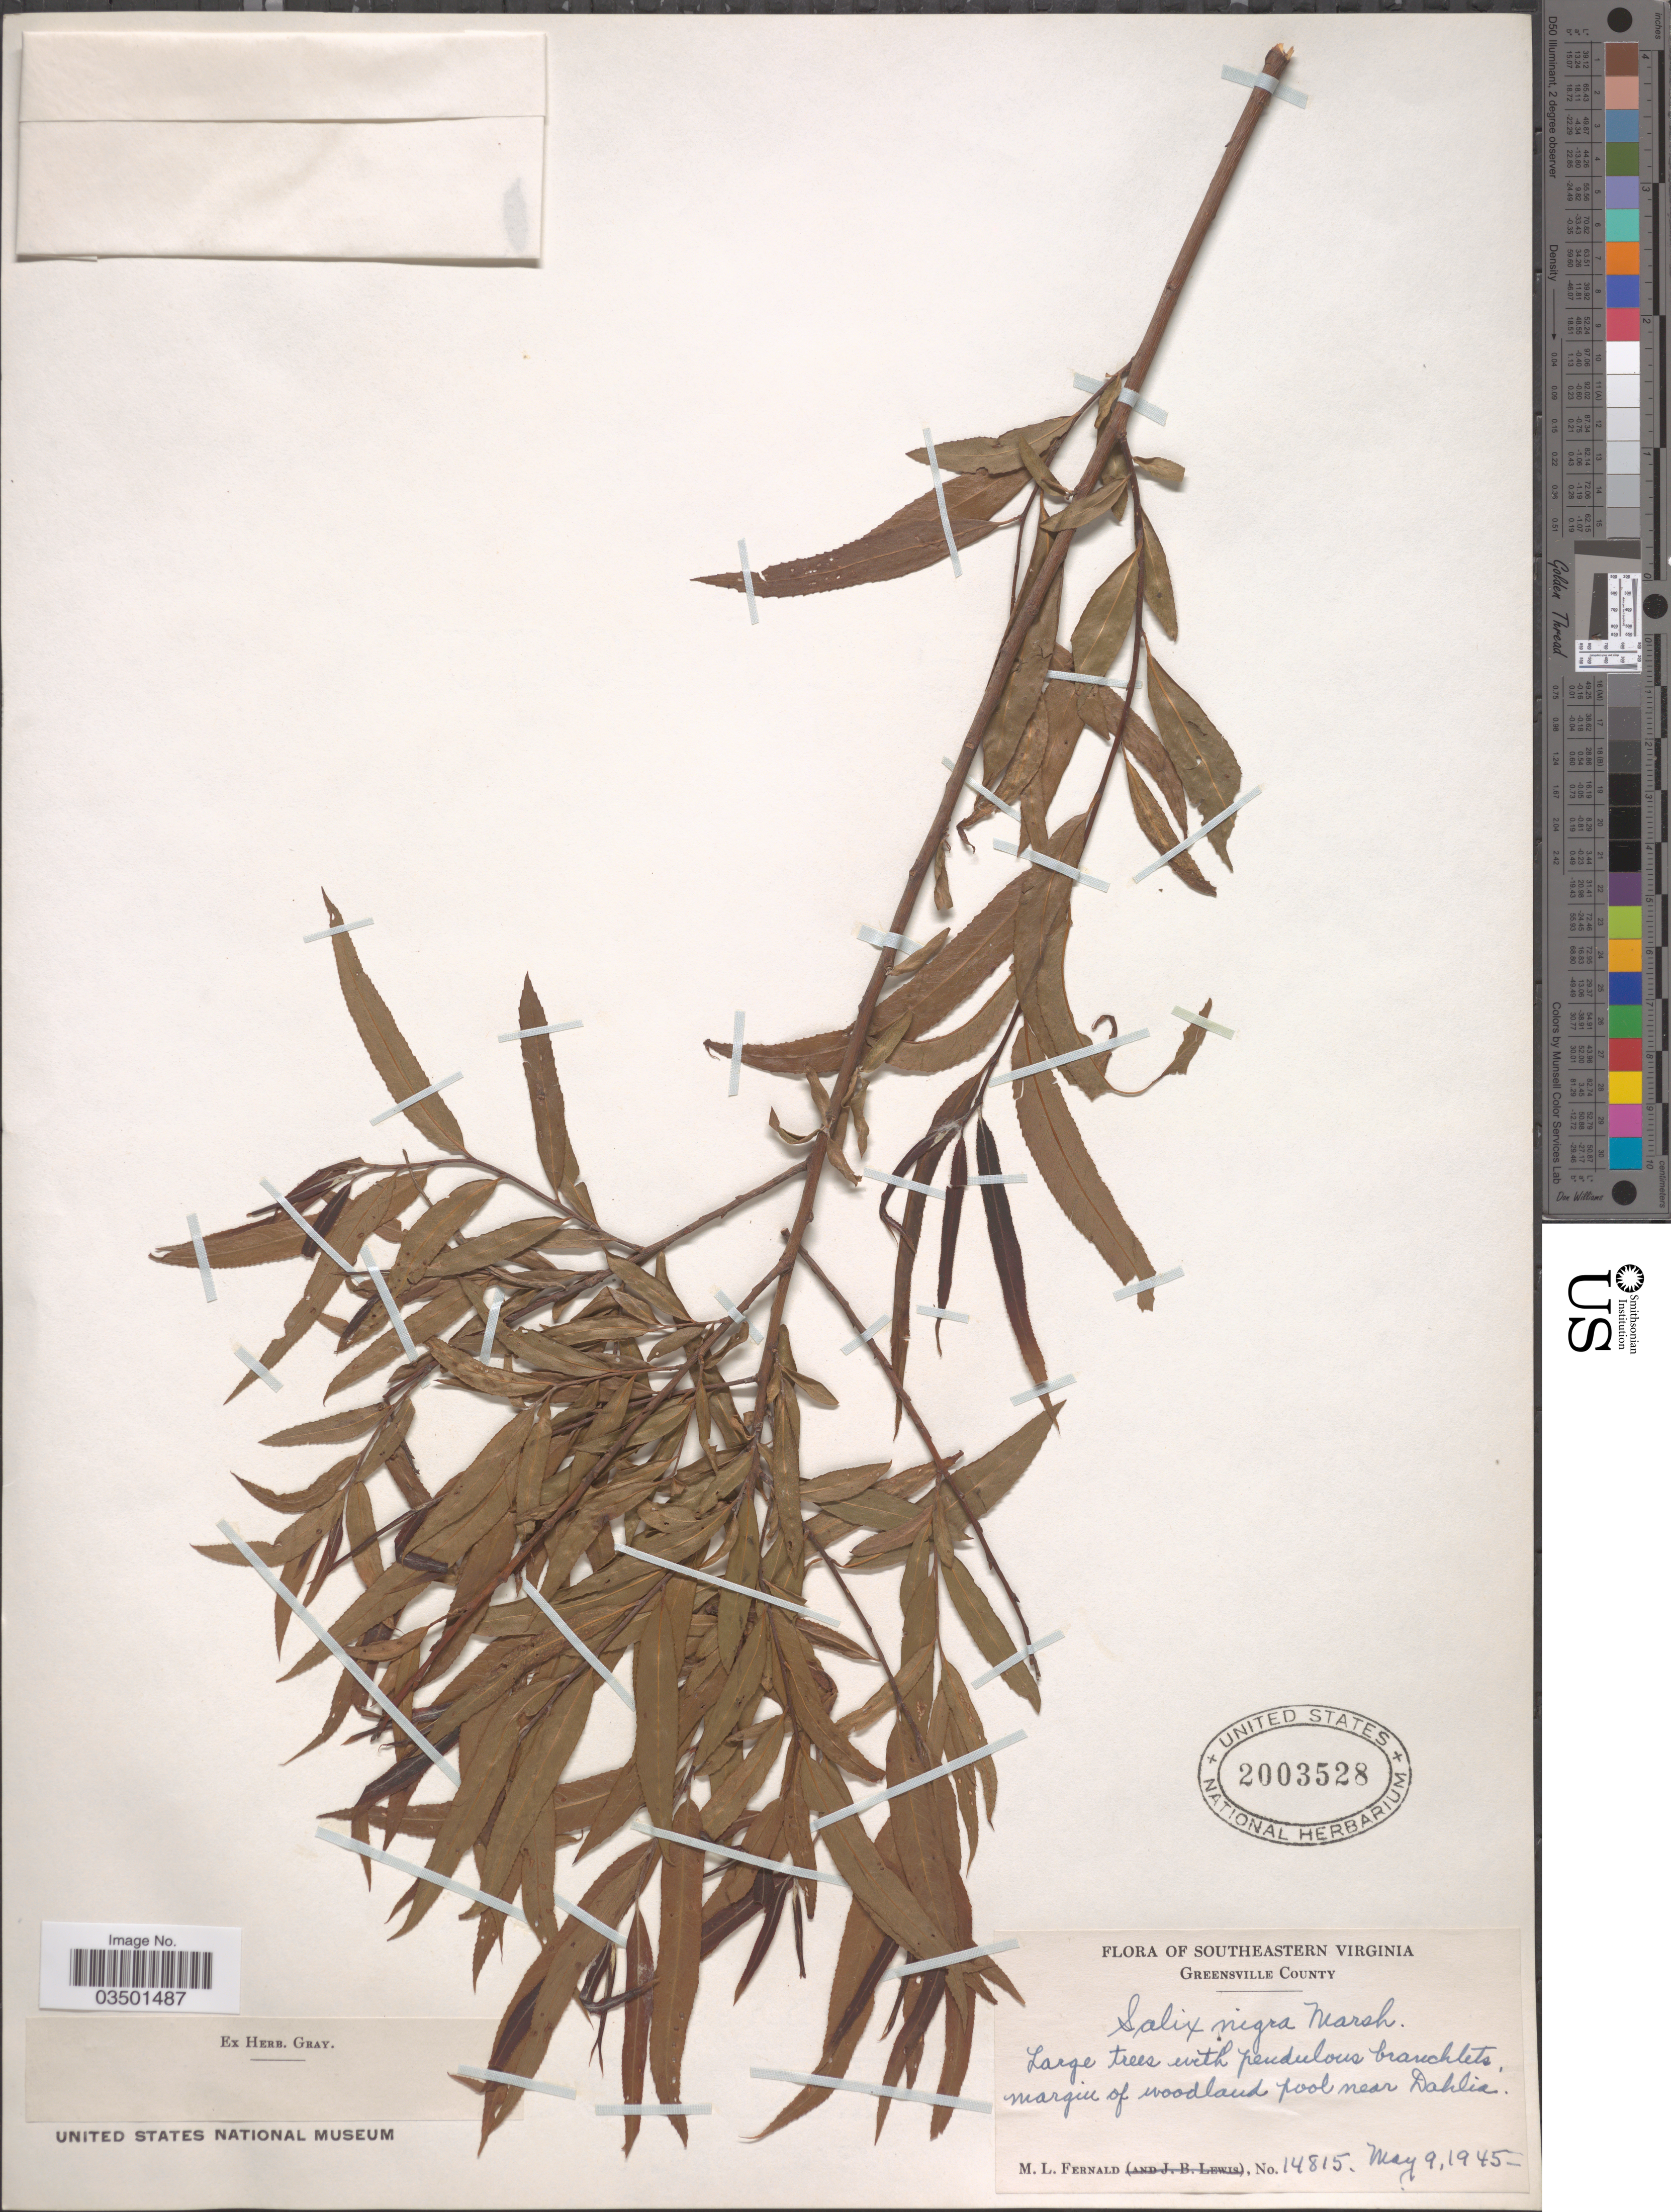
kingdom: Plantae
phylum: Tracheophyta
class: Magnoliopsida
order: Malpighiales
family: Salicaceae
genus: Salix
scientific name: Salix nigra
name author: Marshall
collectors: M. L. Fernald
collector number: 14815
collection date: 1945-05-09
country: United States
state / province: Virginia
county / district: Greensville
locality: Southeastern Virginia. Greensville County. Margin of woodland pool near Dahlia.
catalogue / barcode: US 2003528